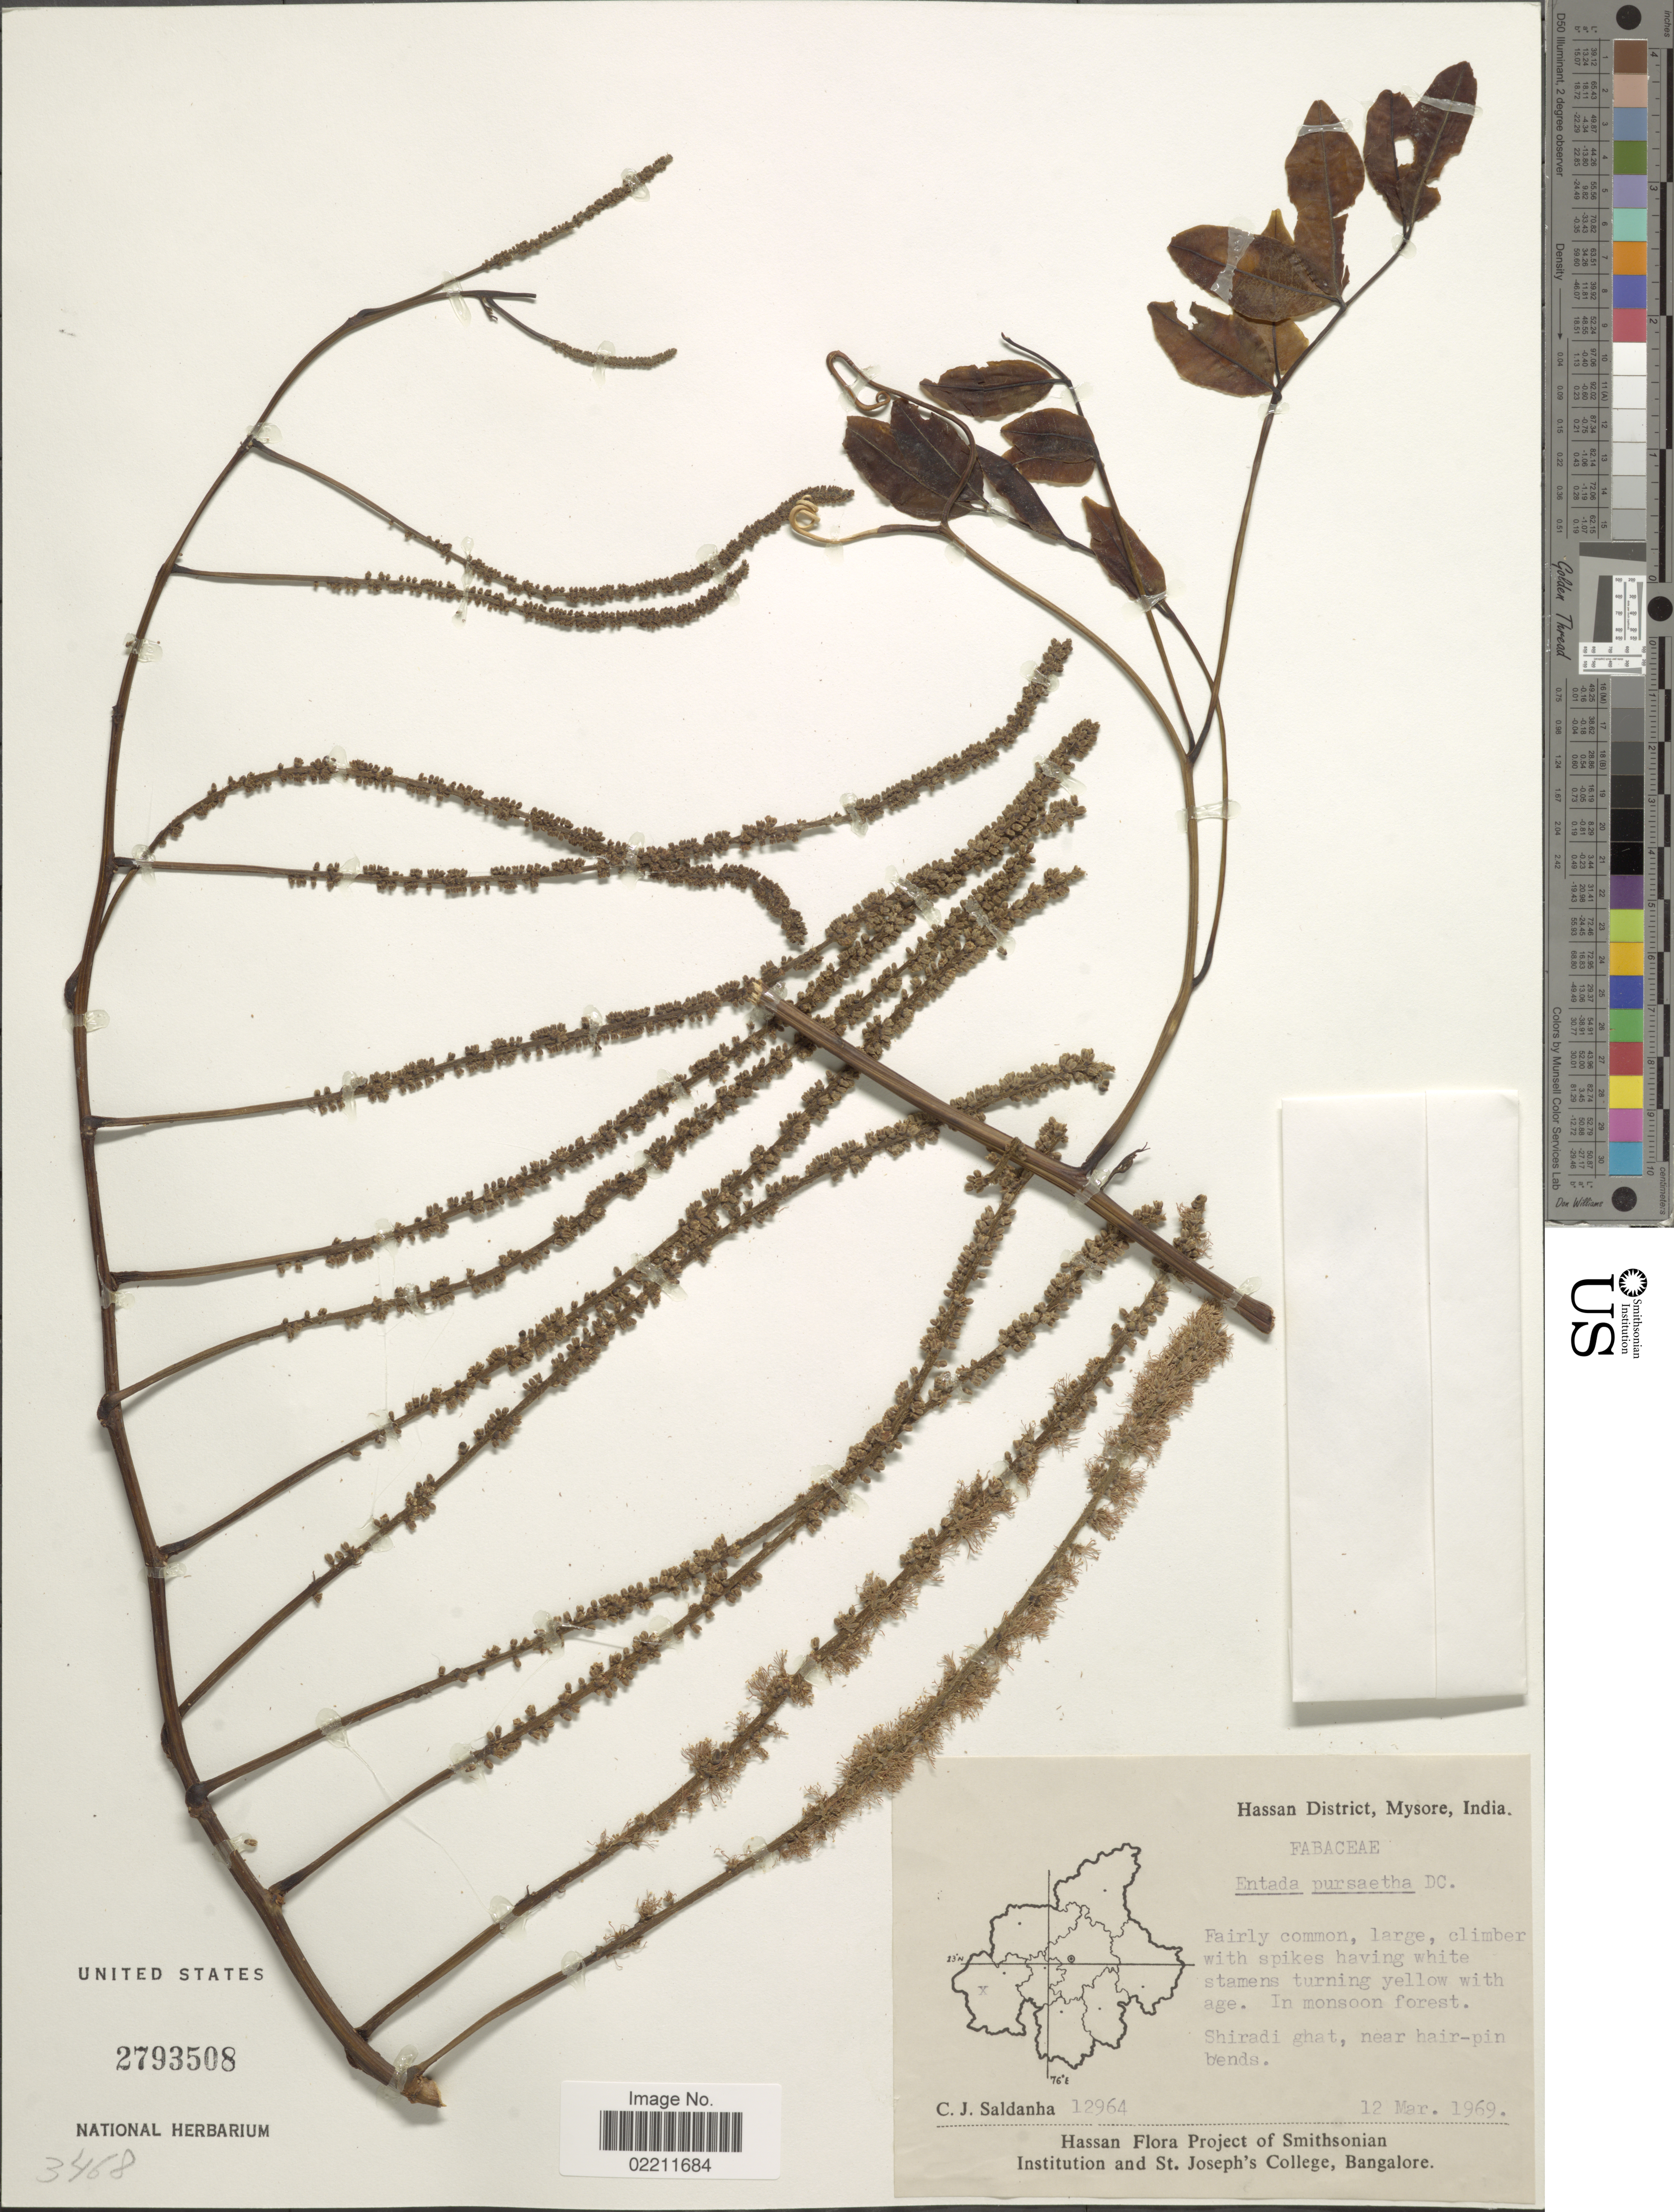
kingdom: Plantae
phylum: Tracheophyta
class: Magnoliopsida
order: Fabales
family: Fabaceae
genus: Entada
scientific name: Entada rheedei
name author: Spreng.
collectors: C. J. Saldanha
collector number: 12964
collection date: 1969-03-12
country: India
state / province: Karnataka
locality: Hassan District, Mysore, India. Shiradi ghat, near hair-pin bends.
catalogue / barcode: US 2793508